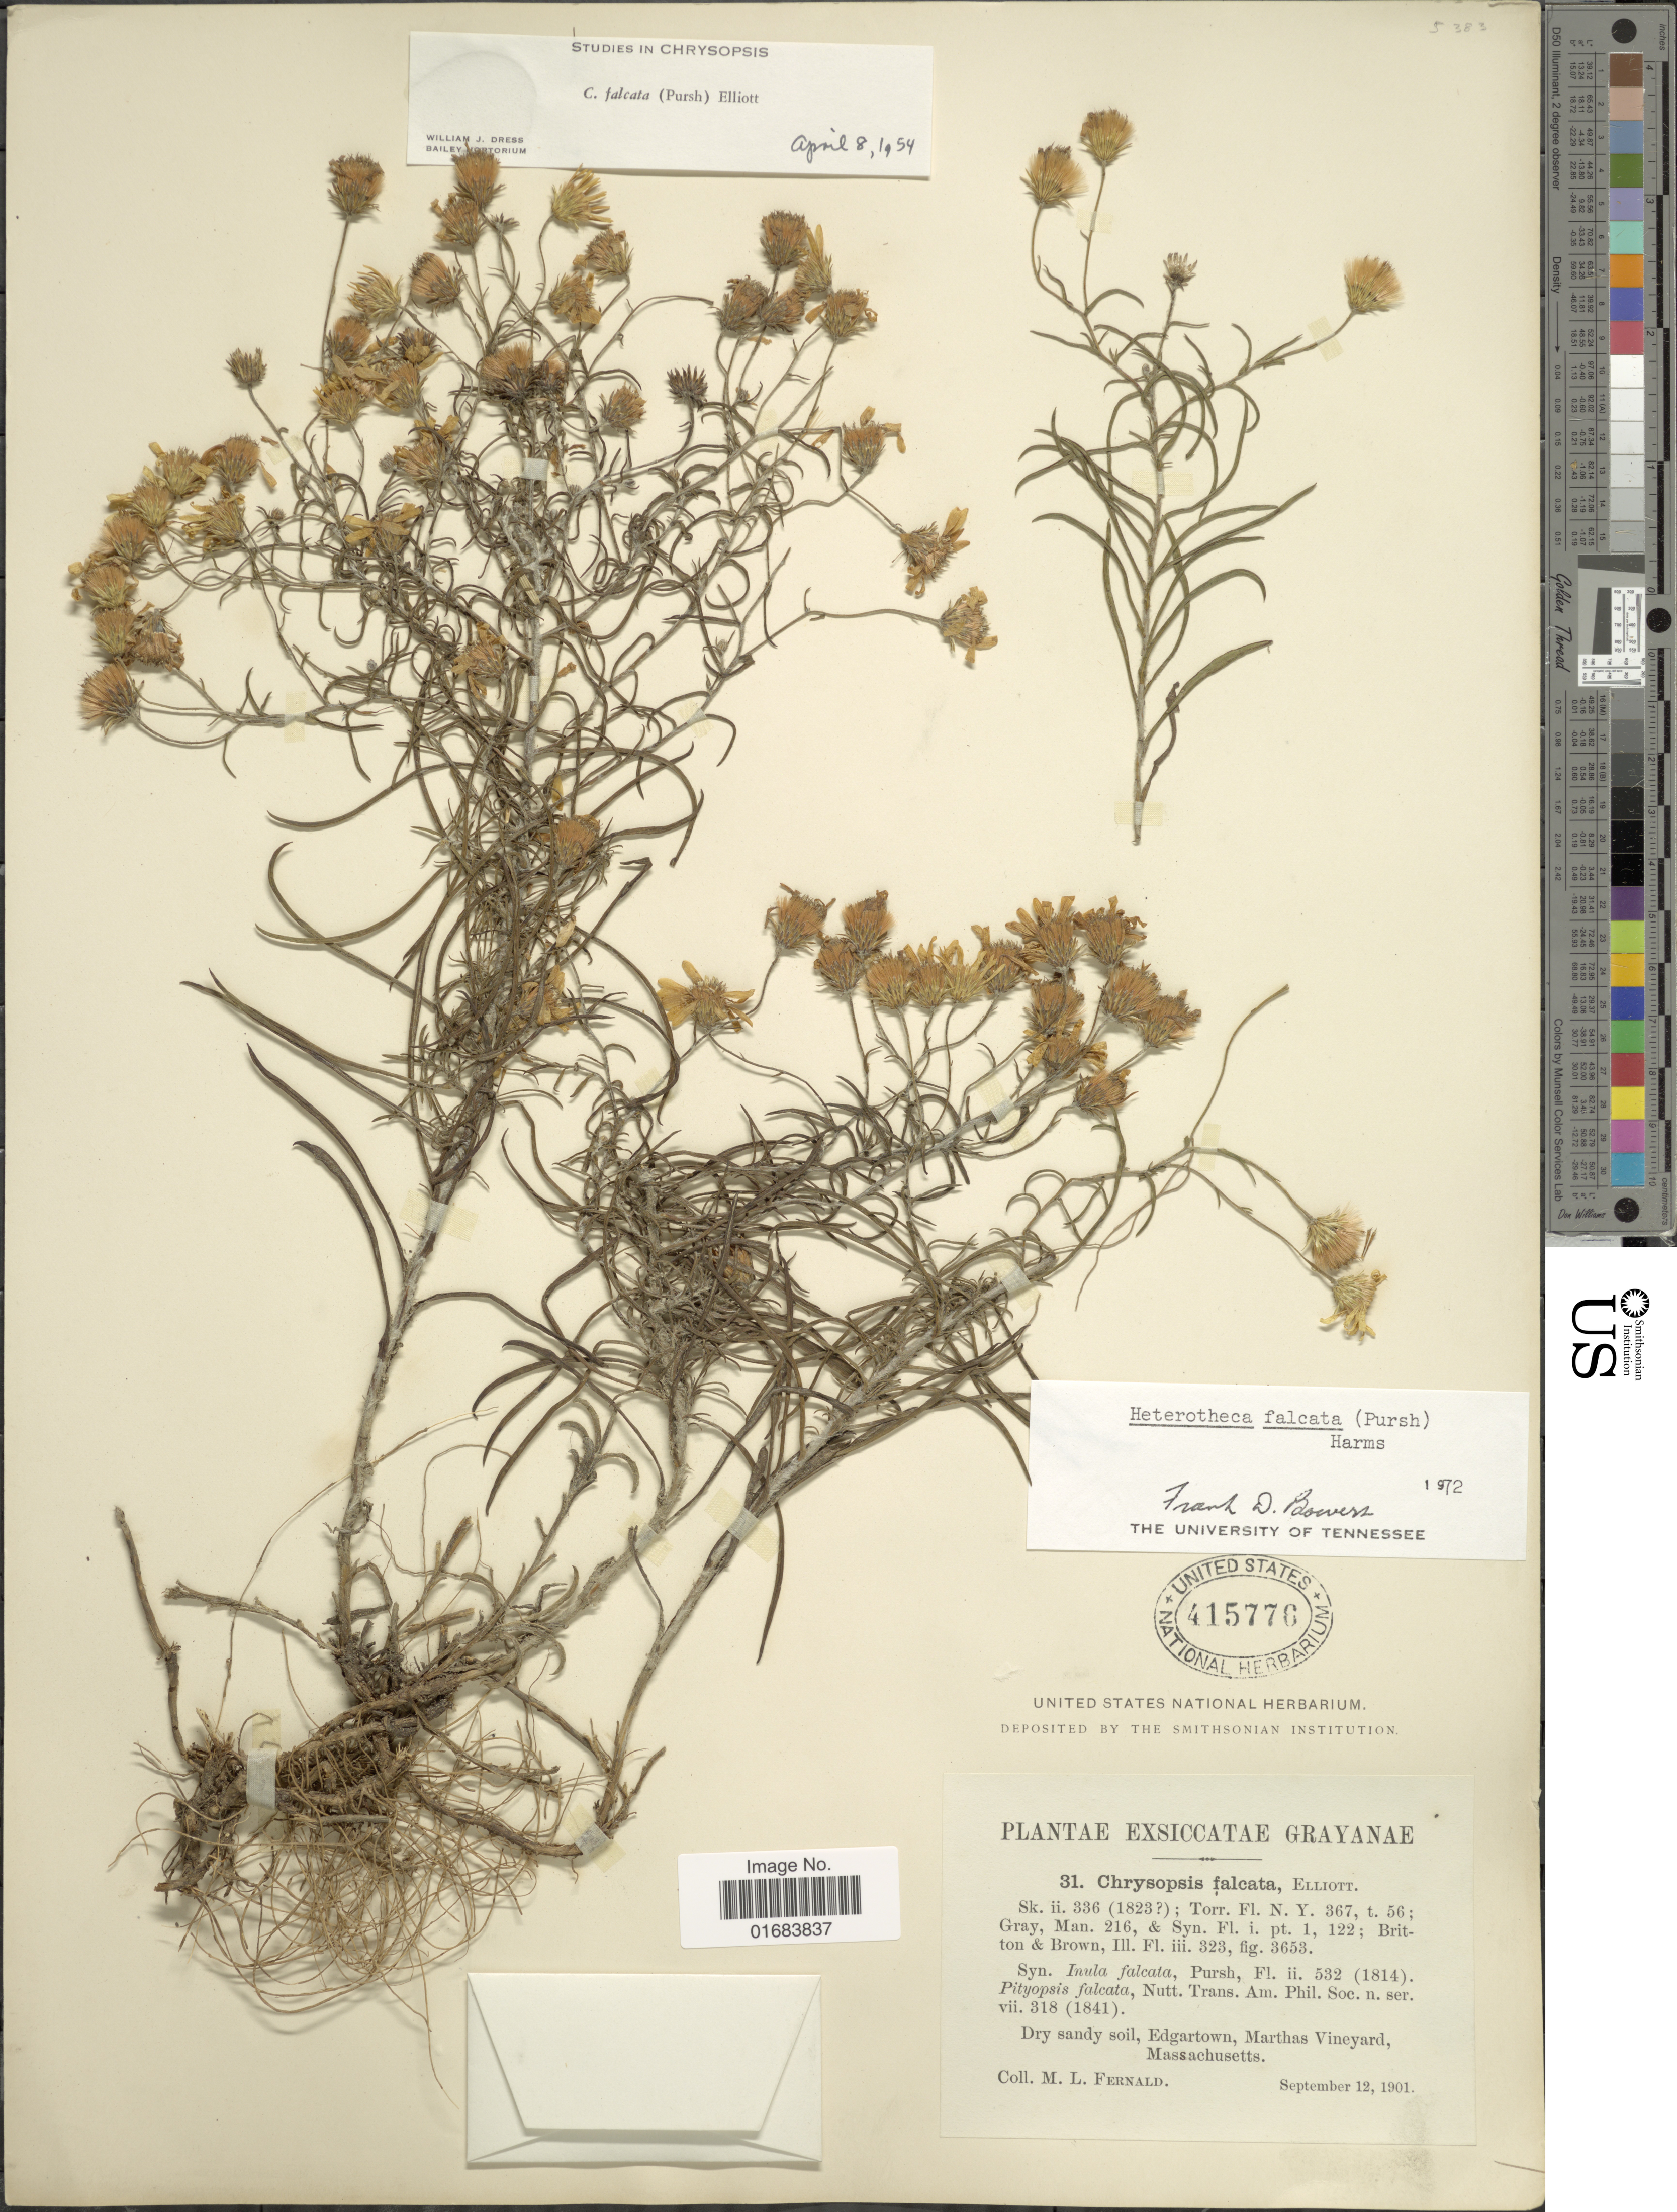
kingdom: Plantae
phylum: Tracheophyta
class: Magnoliopsida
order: Asterales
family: Asteraceae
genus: Pityopsis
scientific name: Pityopsis falcata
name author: (Pursh) Nutt.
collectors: M. L. Fernald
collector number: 31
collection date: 1901-09-12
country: United States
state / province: Massachusetts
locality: Edgartown, Marthas Vineyard. Grayanae.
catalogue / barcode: US 415776